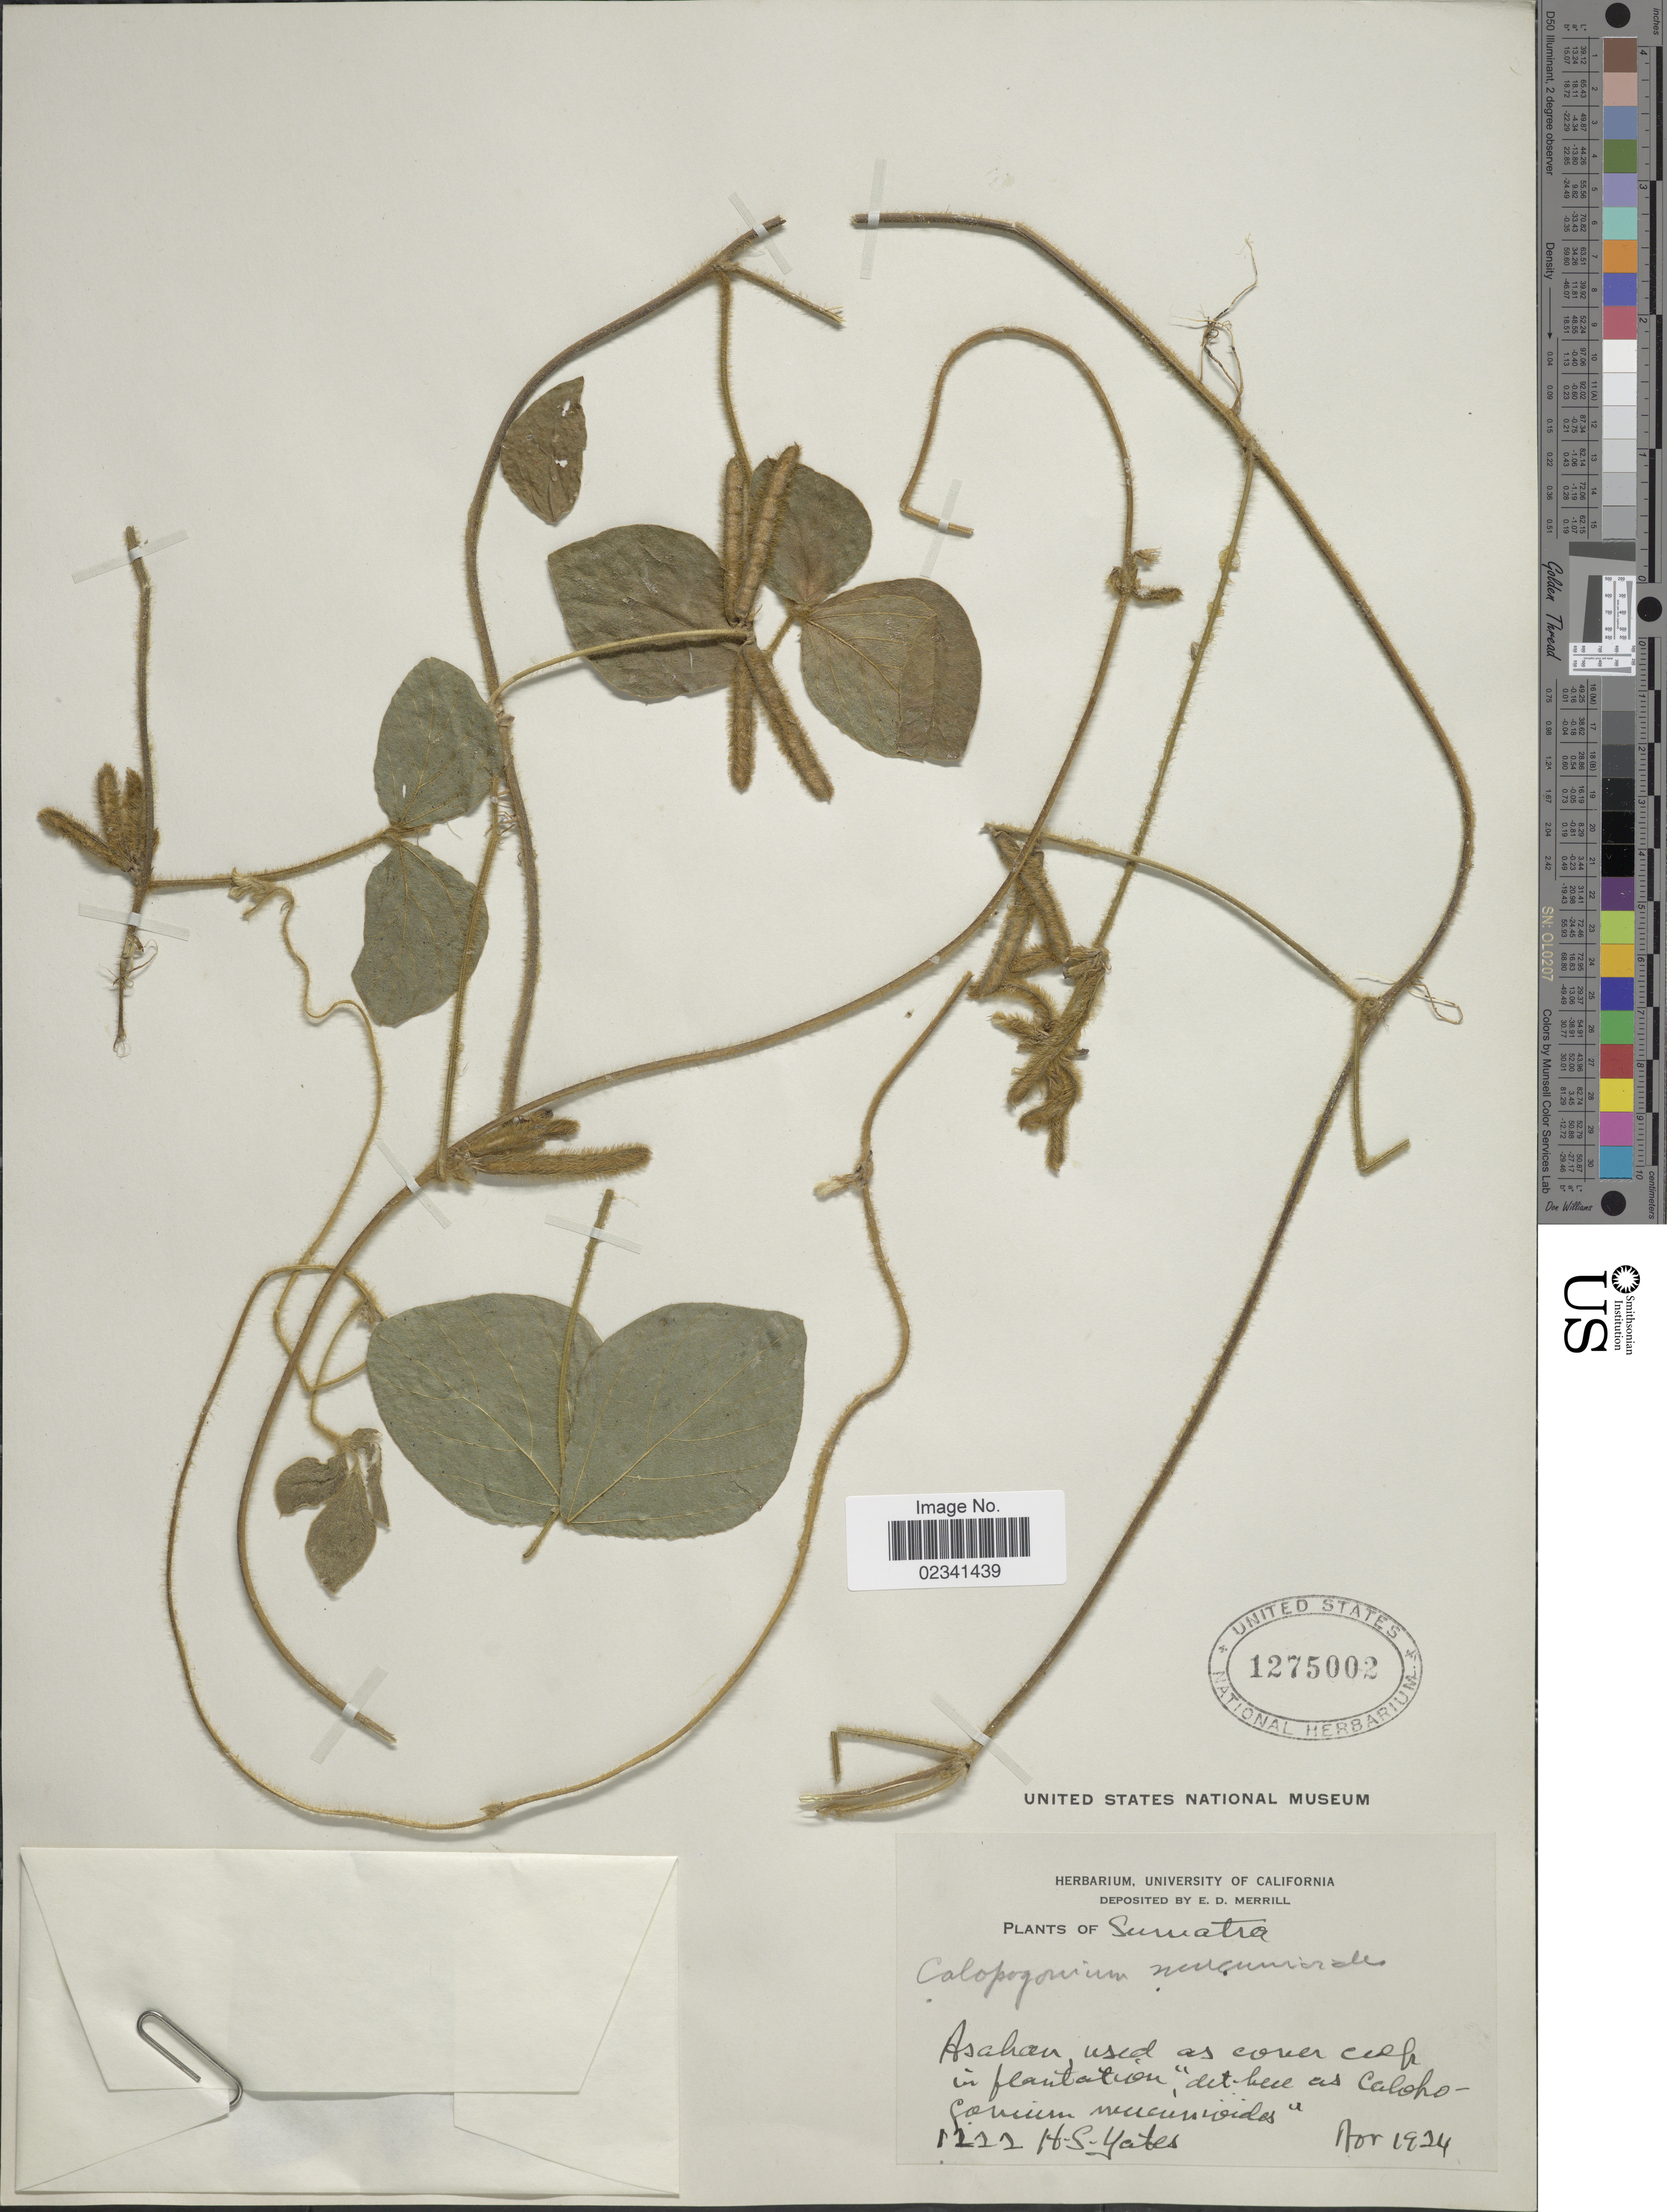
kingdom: Plantae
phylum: Tracheophyta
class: Magnoliopsida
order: Fabales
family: Fabaceae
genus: Calopogonium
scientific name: Calopogonium mucunoides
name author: Desv.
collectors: H. S. Yates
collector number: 1222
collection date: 1924-11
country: Indonesia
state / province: Sumatra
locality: Asahan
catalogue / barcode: US 1275002